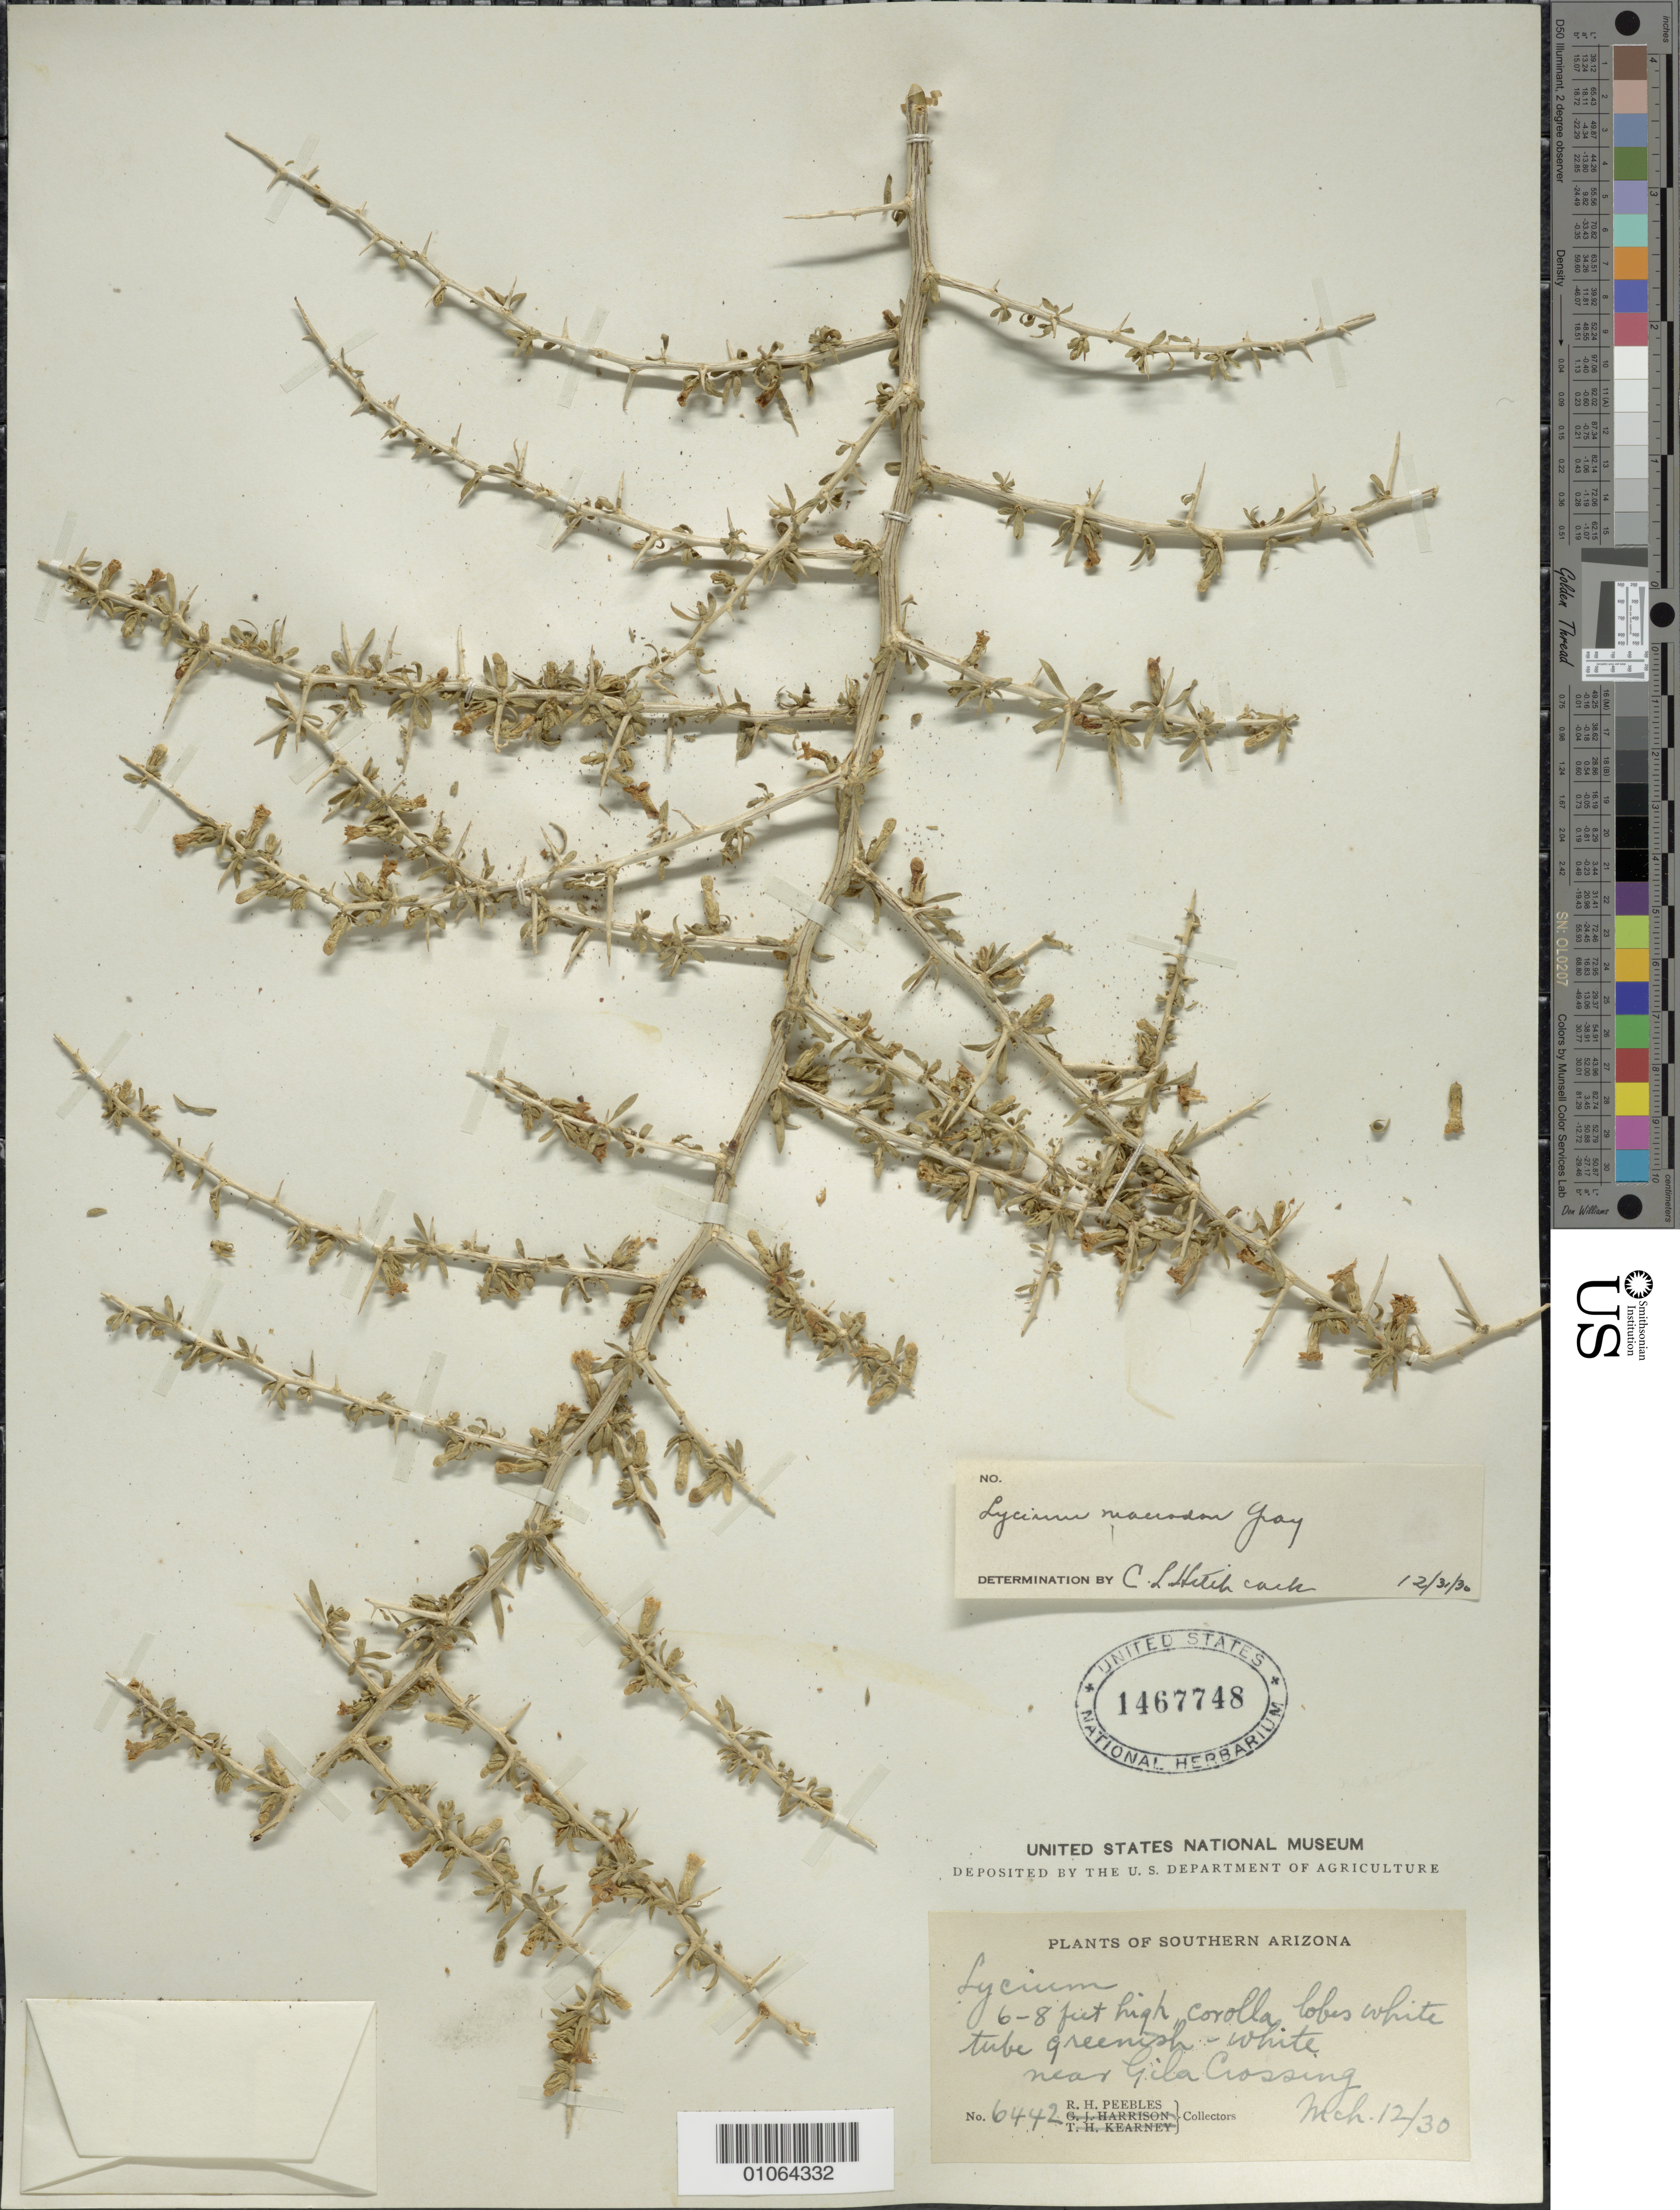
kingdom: Plantae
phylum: Tracheophyta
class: Magnoliopsida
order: Solanales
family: Solanaceae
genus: Lycium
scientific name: Lycium macrodon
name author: A. Gray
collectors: R. H. Peebles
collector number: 6442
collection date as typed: Transcribed d/m/y: 12/3/30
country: United States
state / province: Arizona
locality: Southern Arizona, near Gila Crossing.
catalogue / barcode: US 1467748